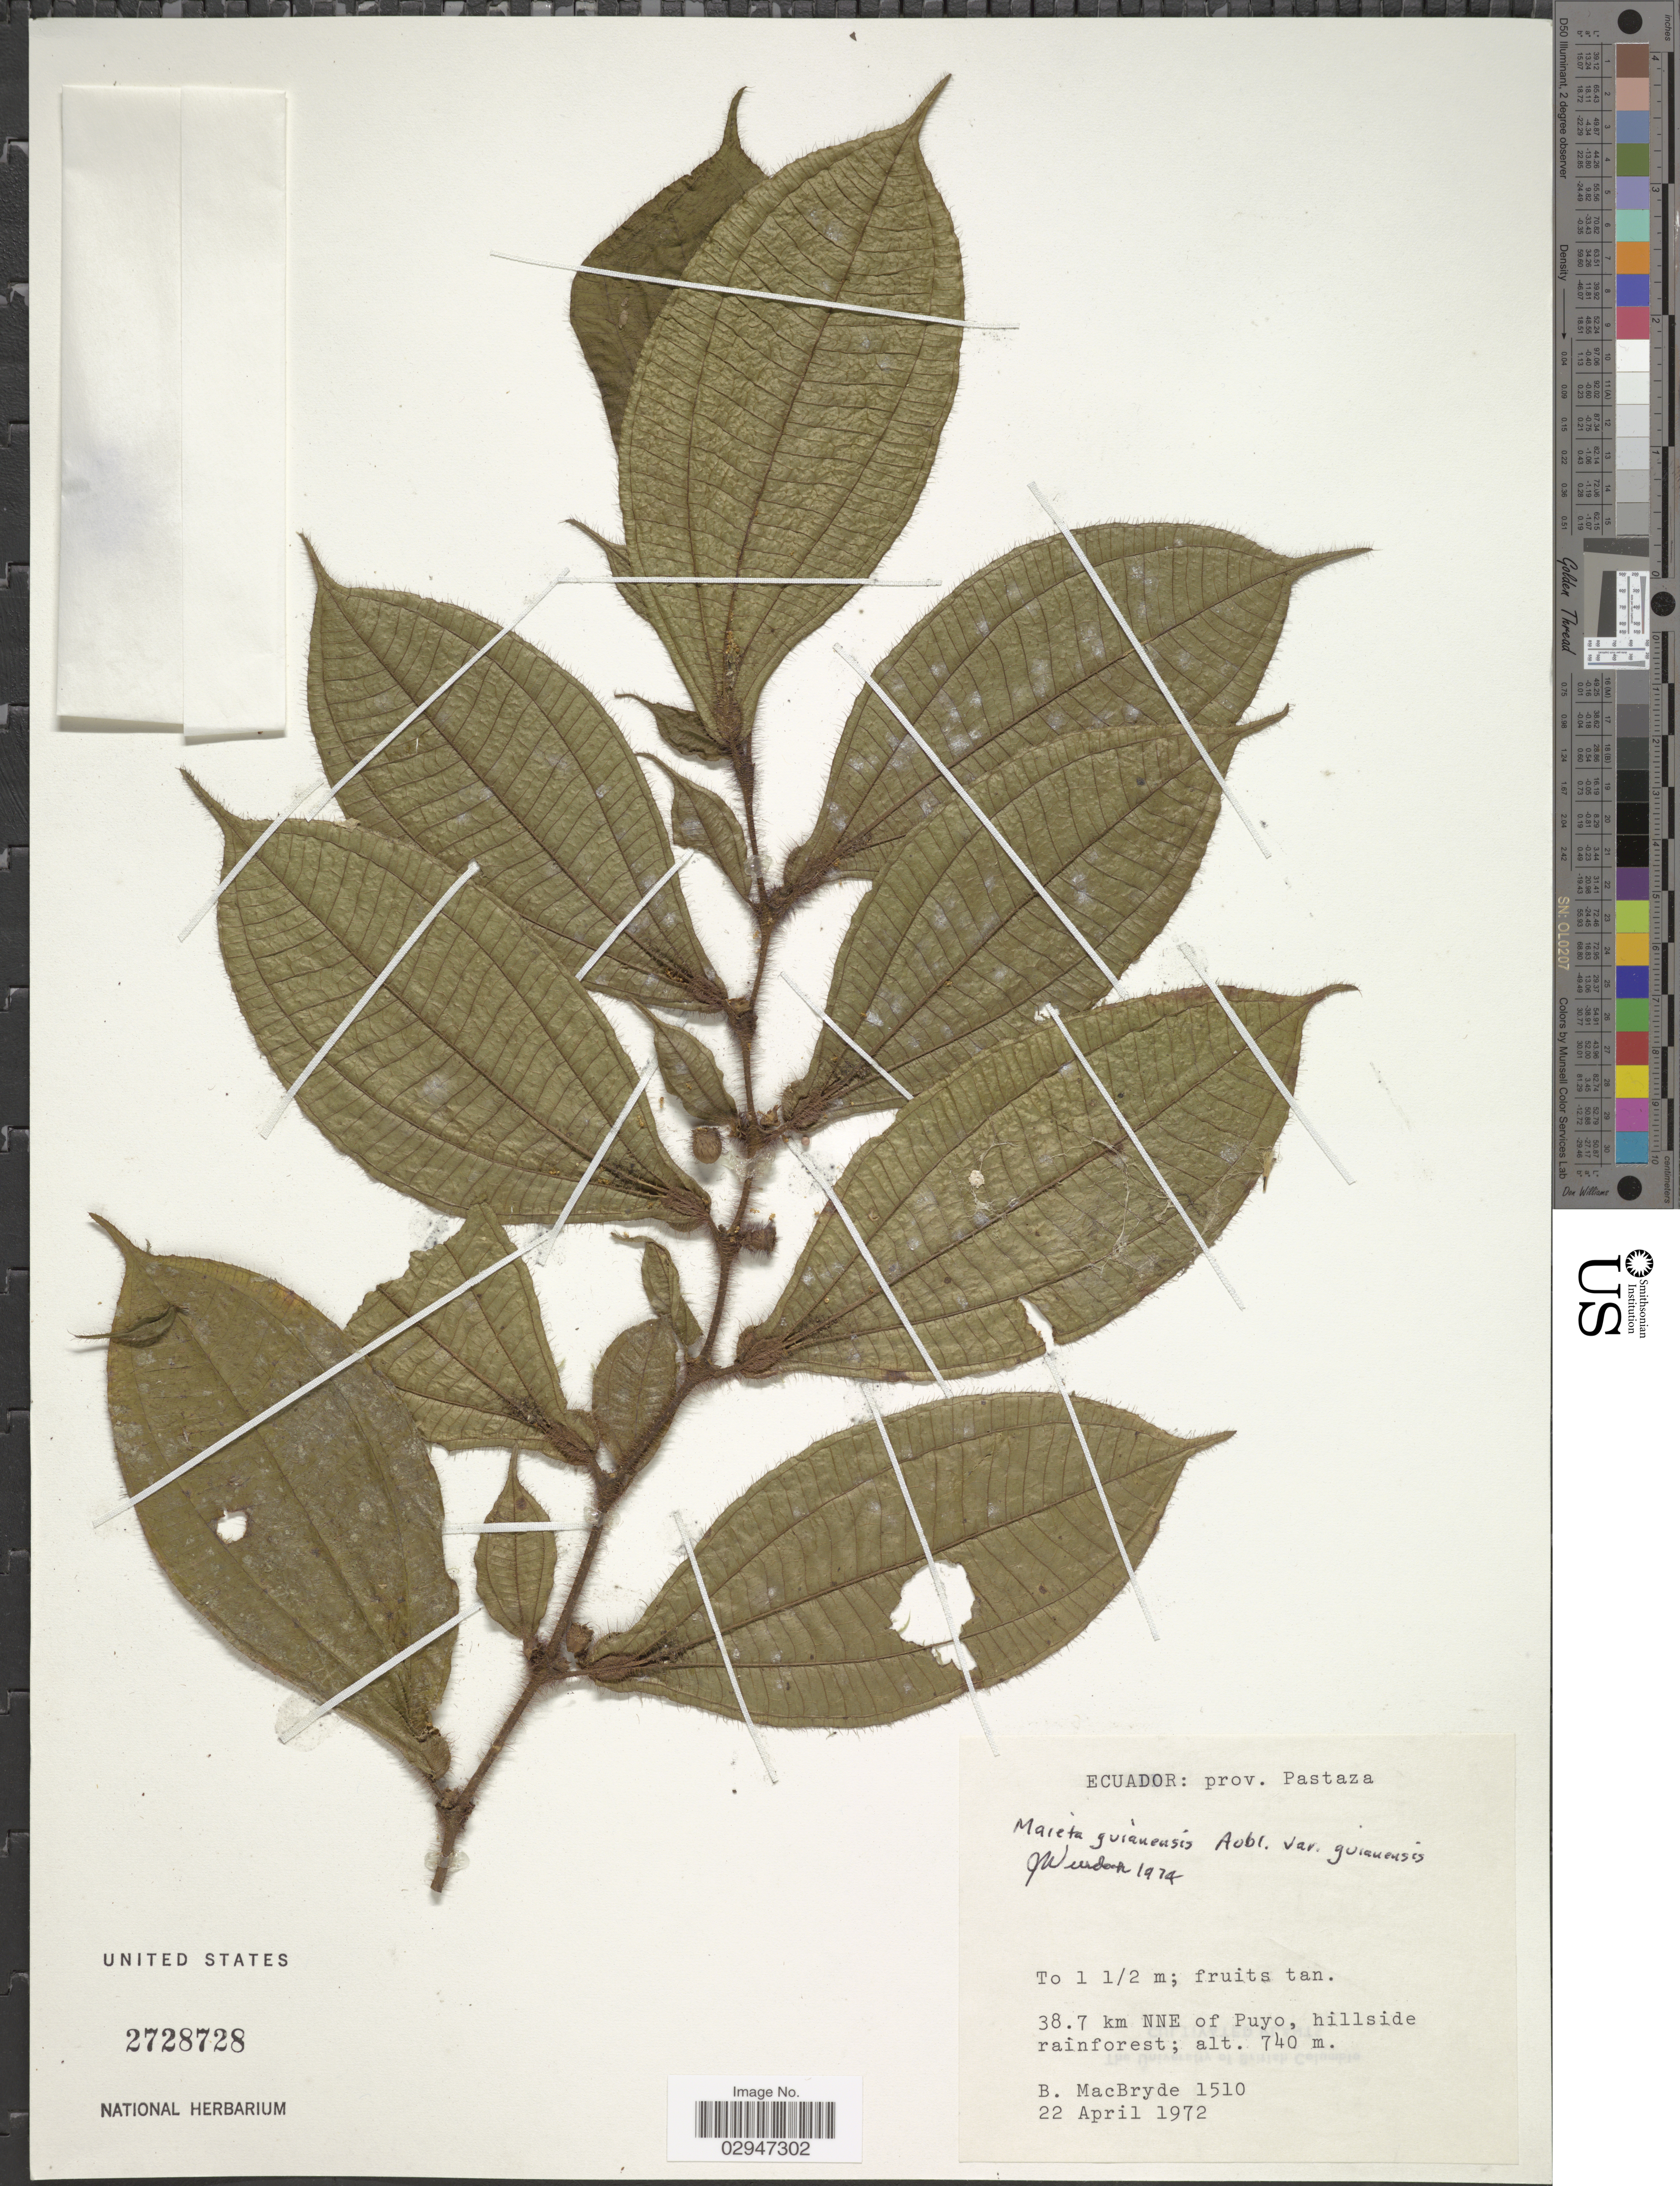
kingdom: Plantae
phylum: Tracheophyta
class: Magnoliopsida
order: Myrtales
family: Melastomataceae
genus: Maieta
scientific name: Maieta guianensis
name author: Aubl.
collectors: B. MacBryde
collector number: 1510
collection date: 1972-04-22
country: Ecuador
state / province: Pastaza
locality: Prov. Pastaza. 38.7 km NNE of Puyo, hillside rainforest.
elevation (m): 740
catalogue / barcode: US 2728728